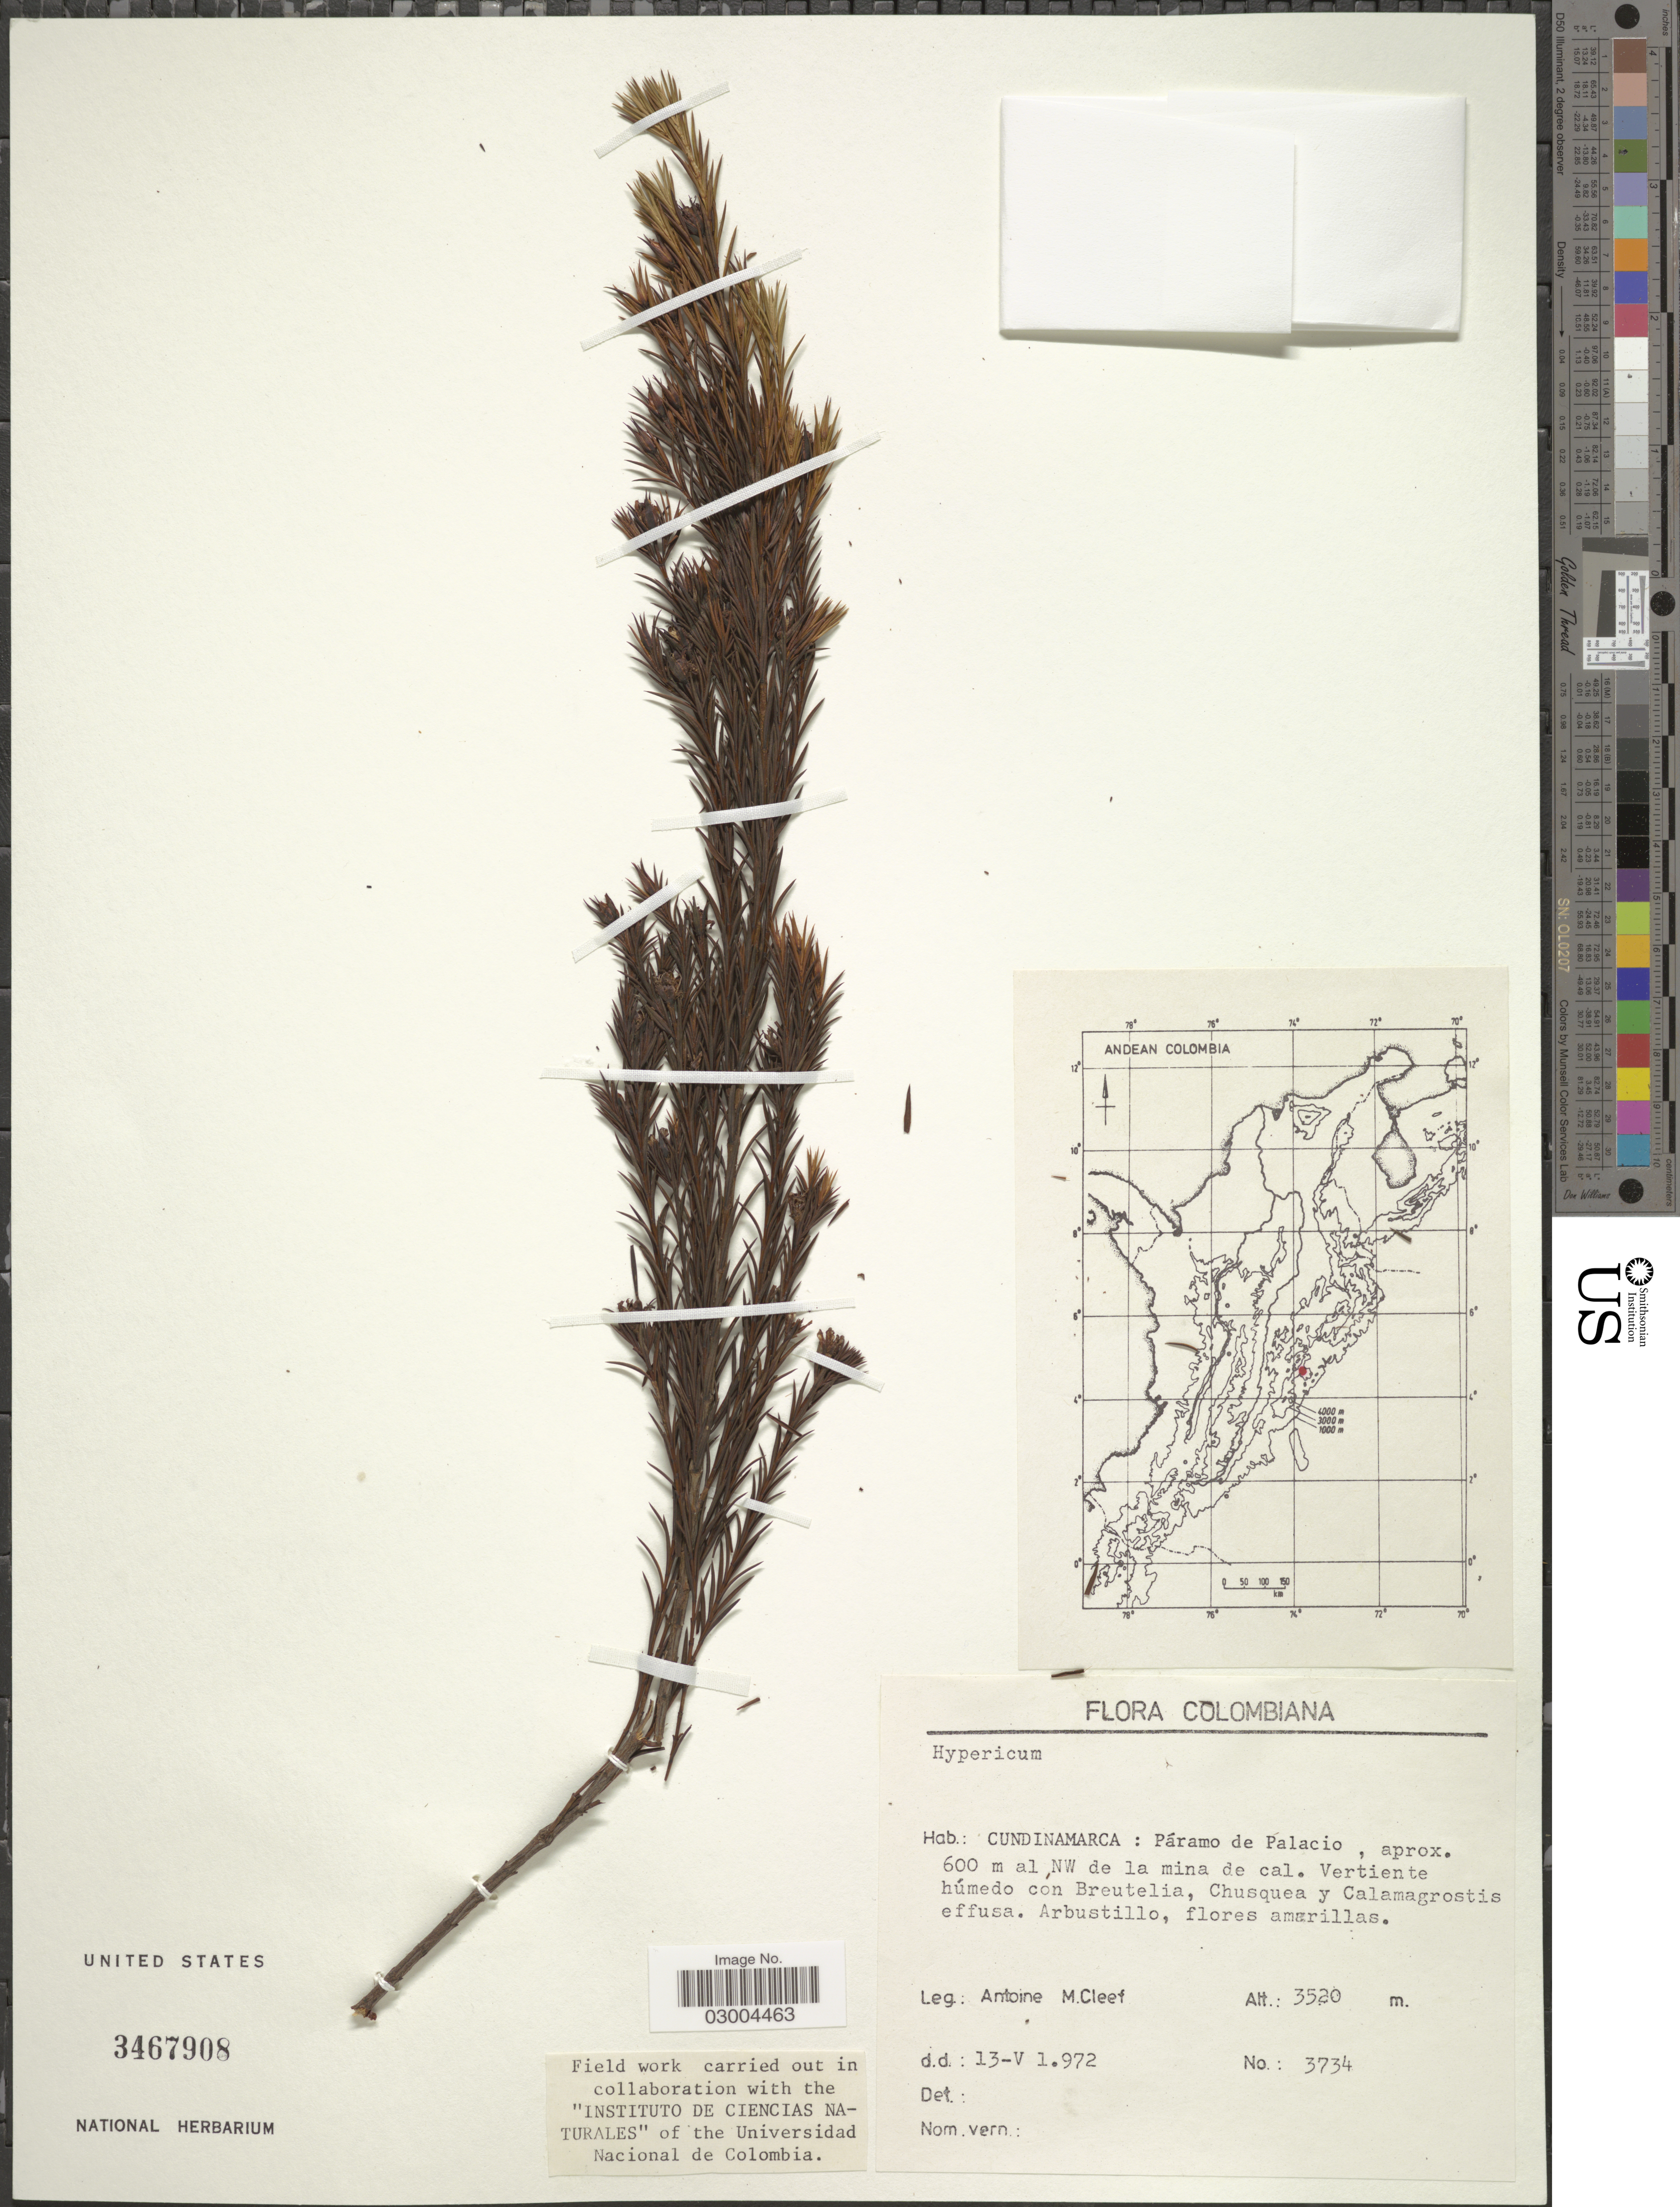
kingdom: Plantae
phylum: Tracheophyta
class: Magnoliopsida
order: Malpighiales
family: Hypericaceae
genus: Hypericum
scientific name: Hypericum sp.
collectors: A. M. Cleef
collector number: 3734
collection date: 1972-05-13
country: Colombia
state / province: Cundinamarca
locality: Páramo de Palacio, aprox. 600 m al NW de la mina de cal.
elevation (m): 3520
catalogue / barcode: US 3467908